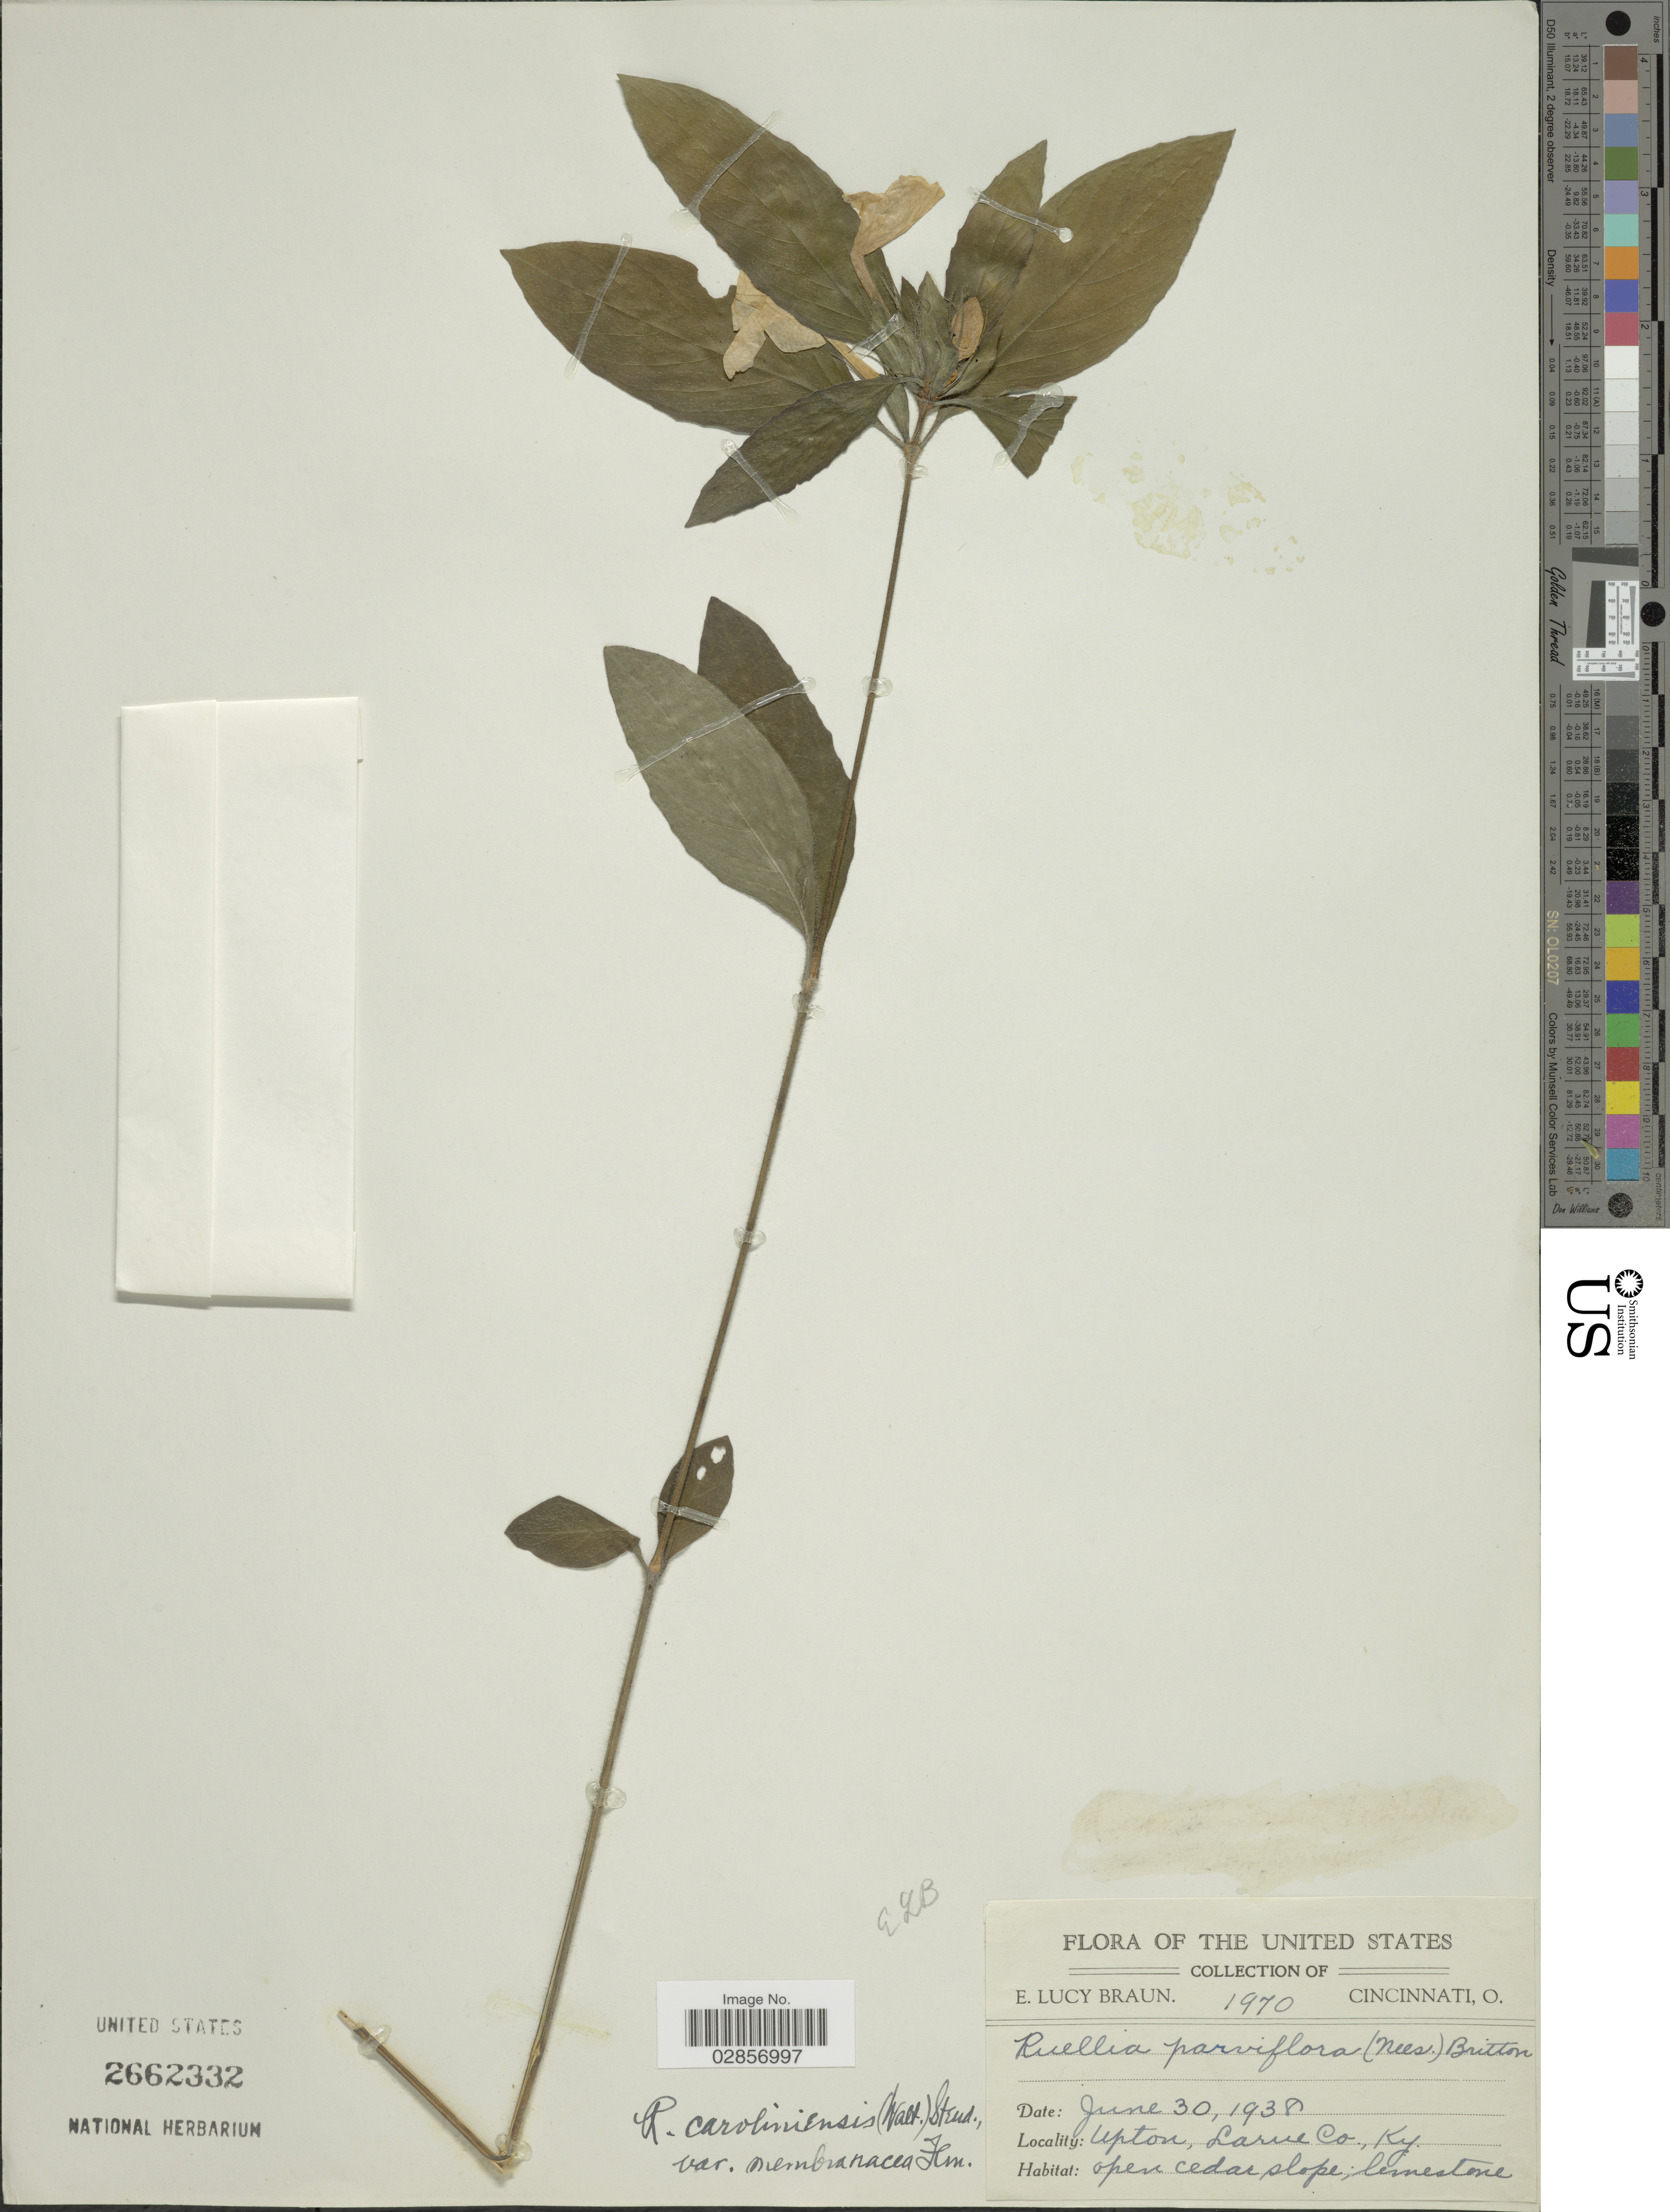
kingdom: Plantae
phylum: Tracheophyta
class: Magnoliopsida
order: Lamiales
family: Acanthaceae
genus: Ruellia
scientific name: Ruellia caroliniensis var. membranacea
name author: Fernald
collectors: E. L. Braun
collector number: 1970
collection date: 1938-06-30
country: United States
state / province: Kentucky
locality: Upton, Larue Co., Ky.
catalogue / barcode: US 2662332